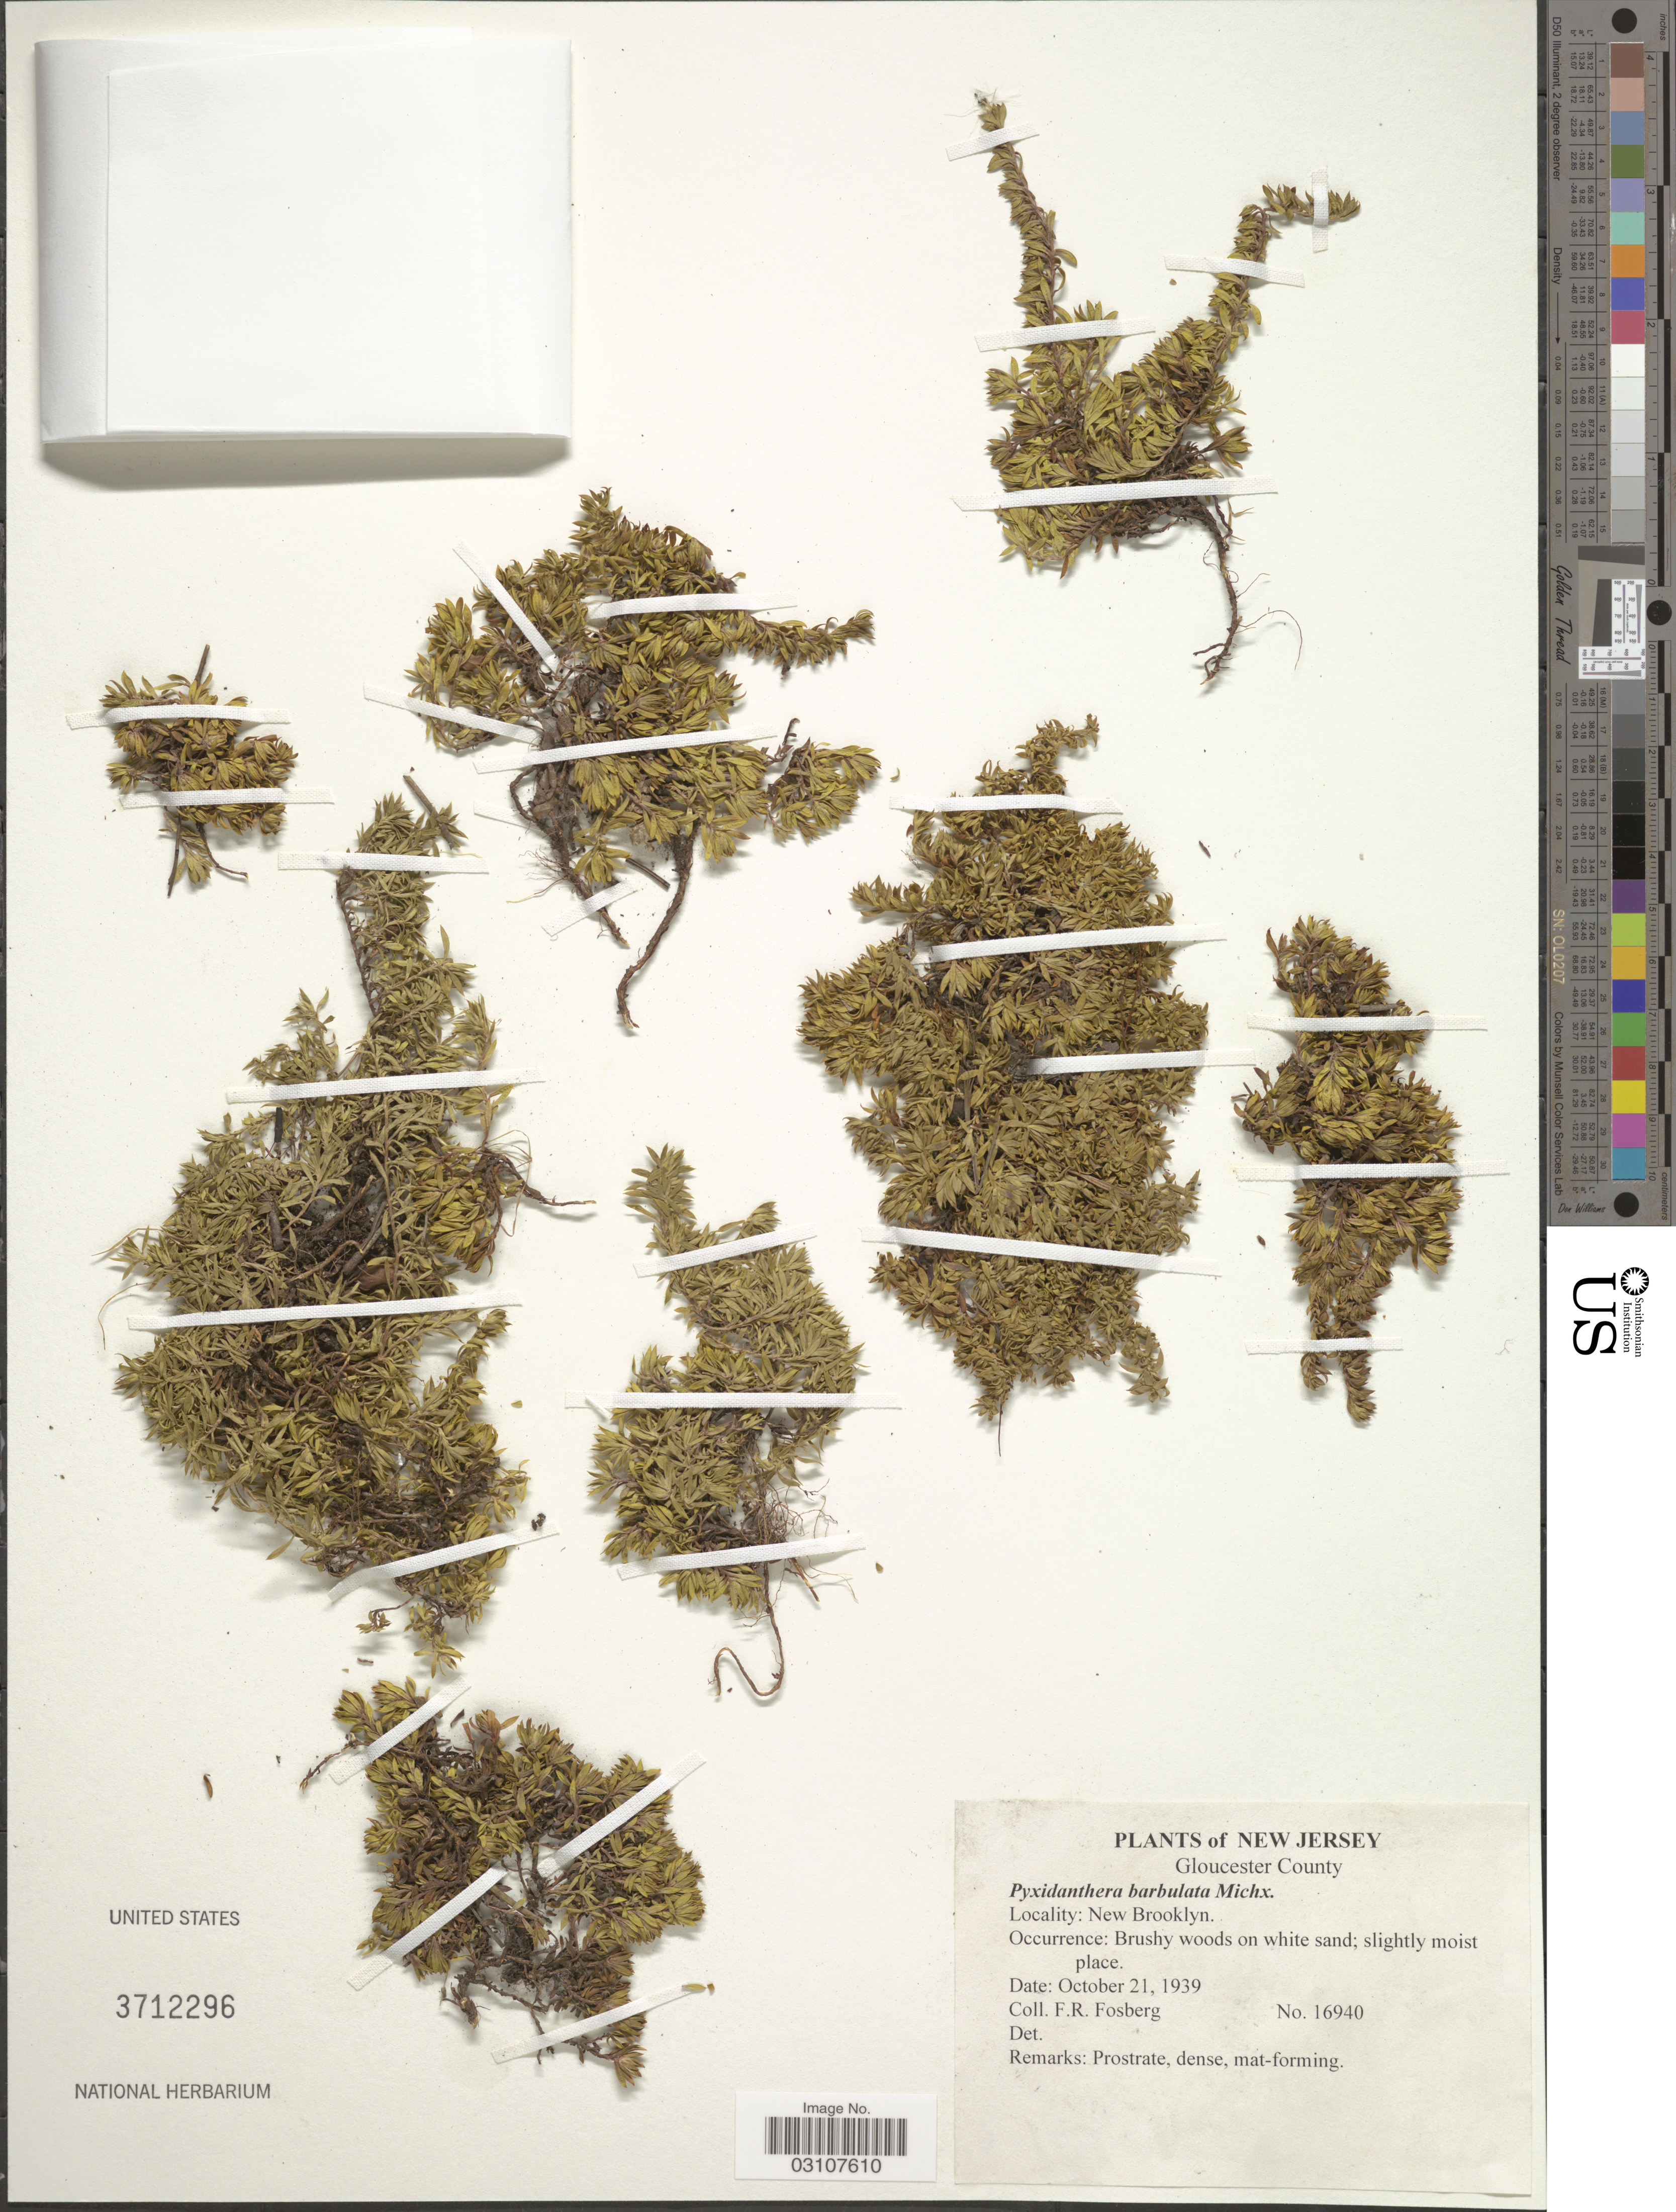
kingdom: Plantae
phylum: Tracheophyta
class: Magnoliopsida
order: Ericales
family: Diapensiaceae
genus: Pyxidanthera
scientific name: Pyxidanthera barbulata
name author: Michx.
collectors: F. R. Fosberg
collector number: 16940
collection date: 1939-10-21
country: United States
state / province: New Jersey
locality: Gloucester County. New Brooklyn.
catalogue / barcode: US 3712296